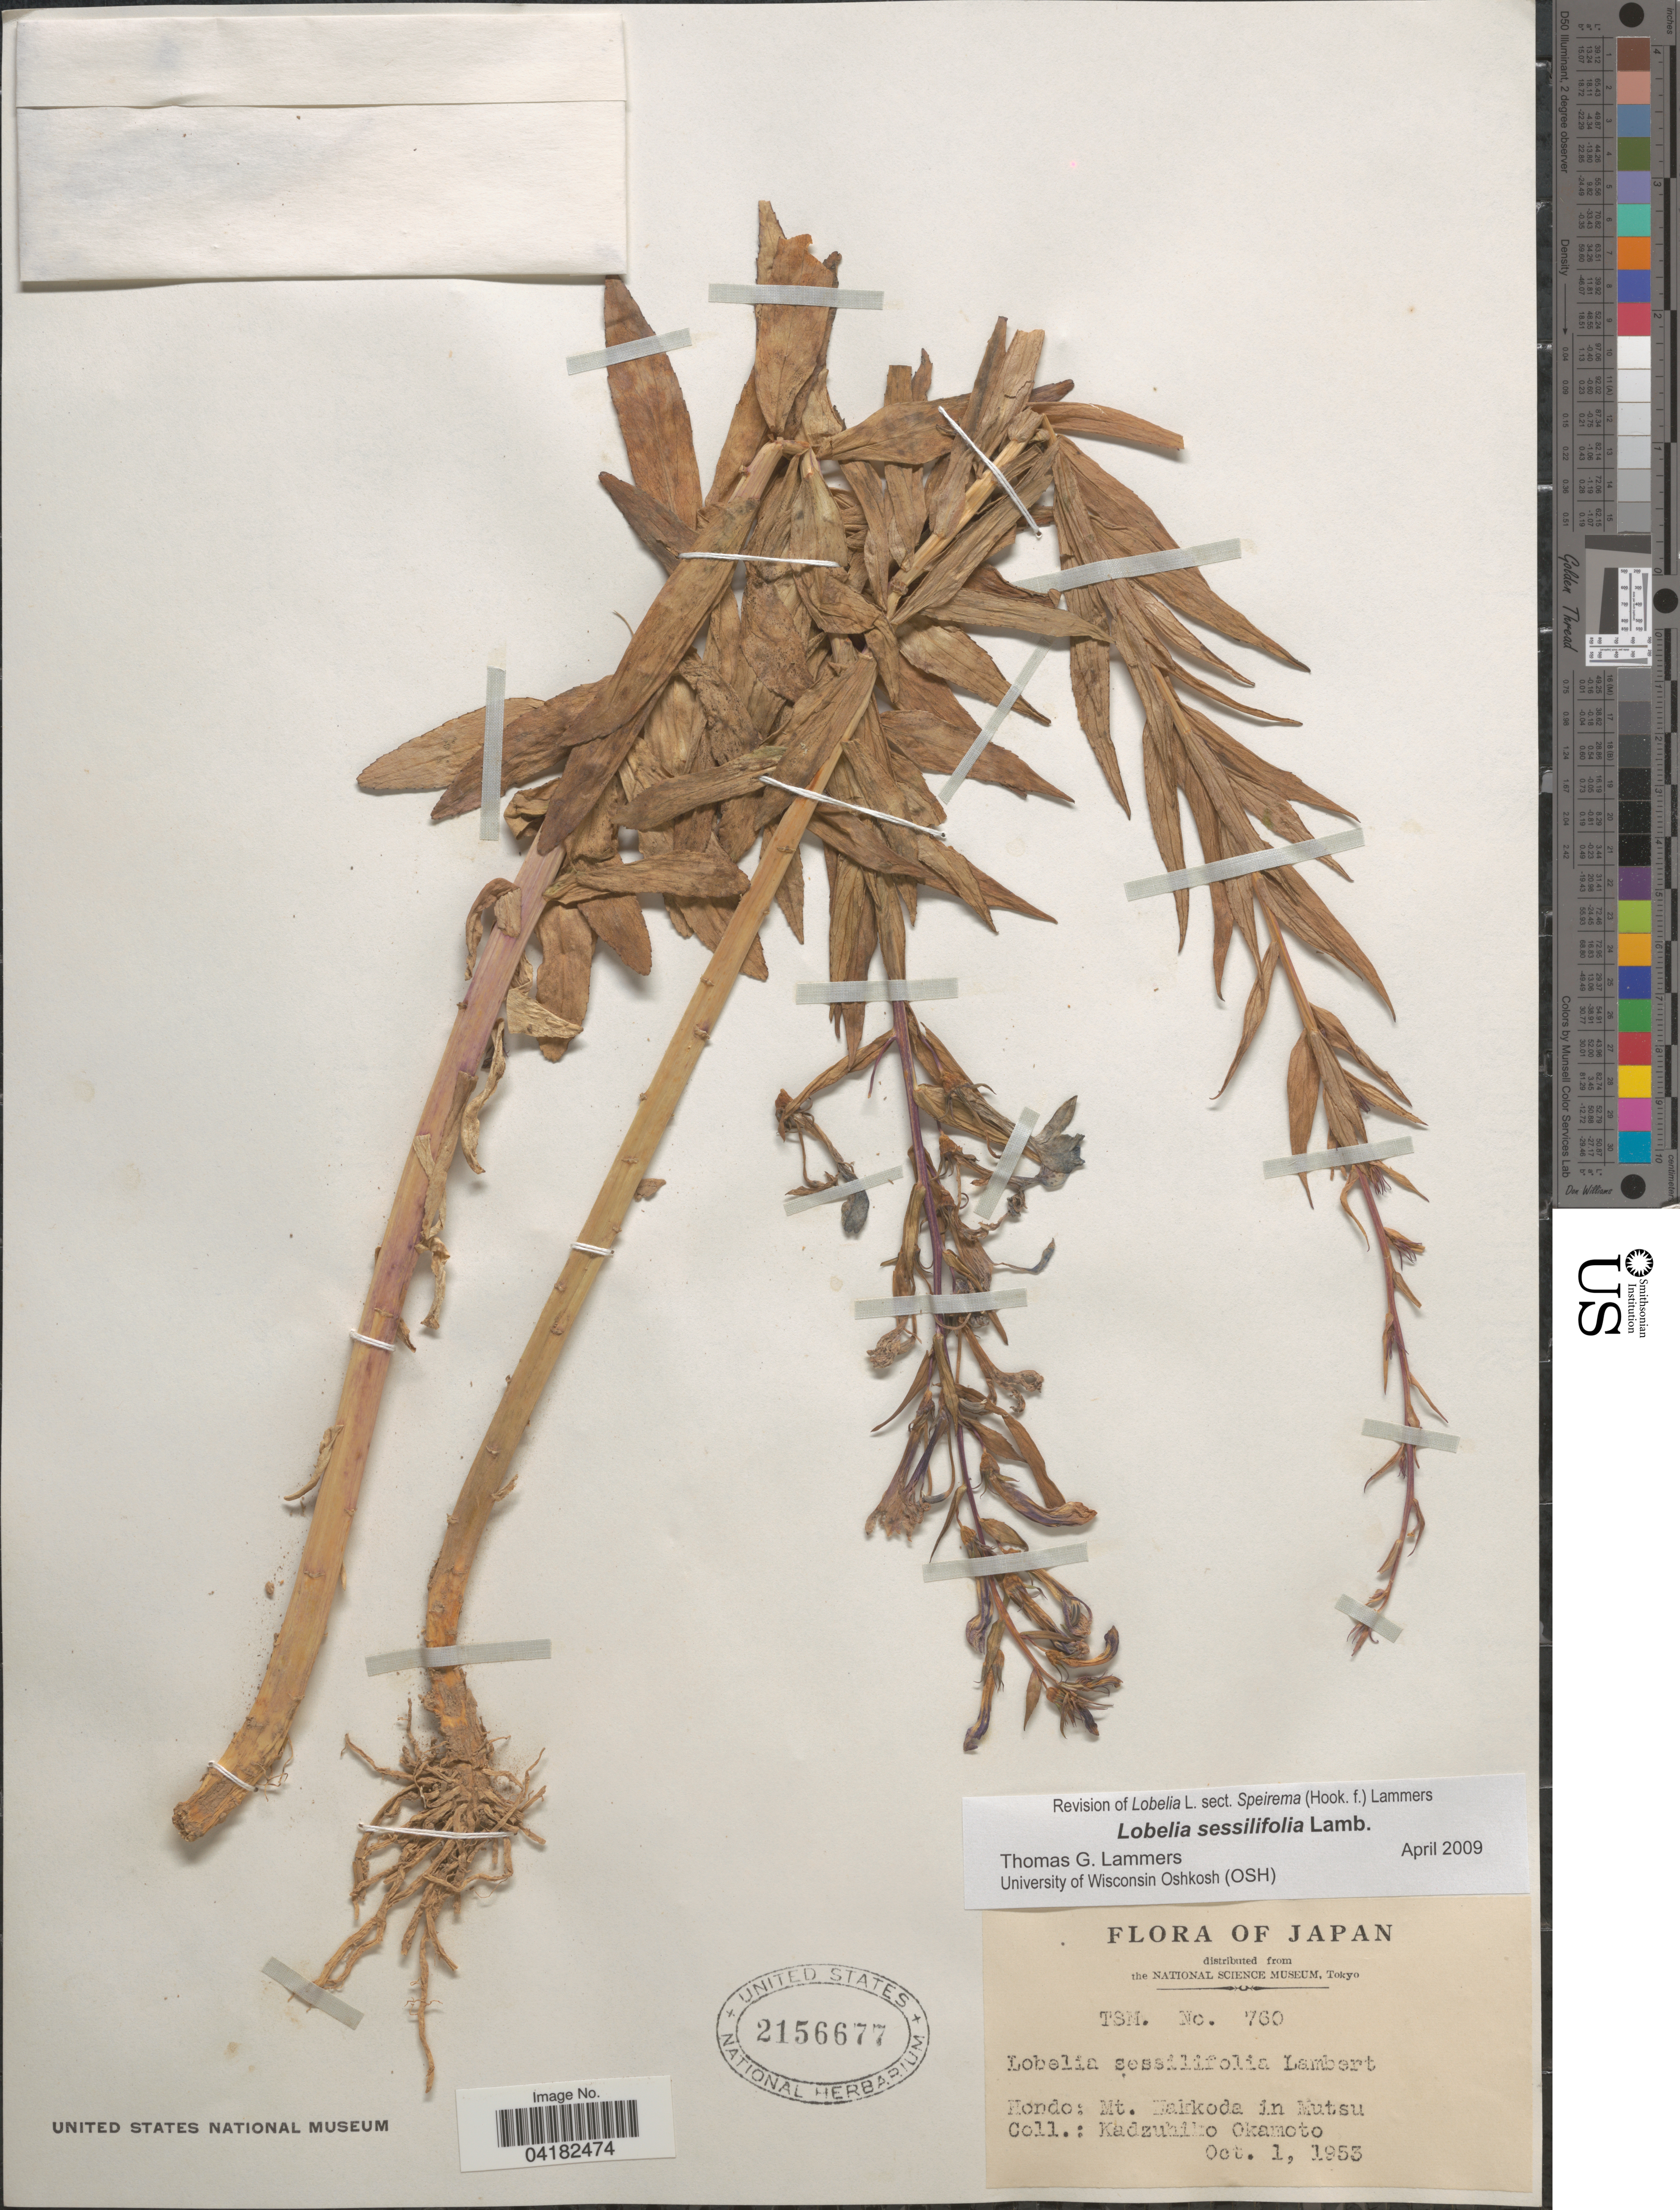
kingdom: Plantae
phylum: Tracheophyta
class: Magnoliopsida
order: Asterales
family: Campanulaceae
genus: Lobelia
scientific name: Lobelia sessilifolia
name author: Lamb.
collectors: K. Okamoto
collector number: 760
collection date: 1953-10-01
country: Japan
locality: Hondo: Mt. Hakkoda in Mutsu.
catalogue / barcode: US 2156677